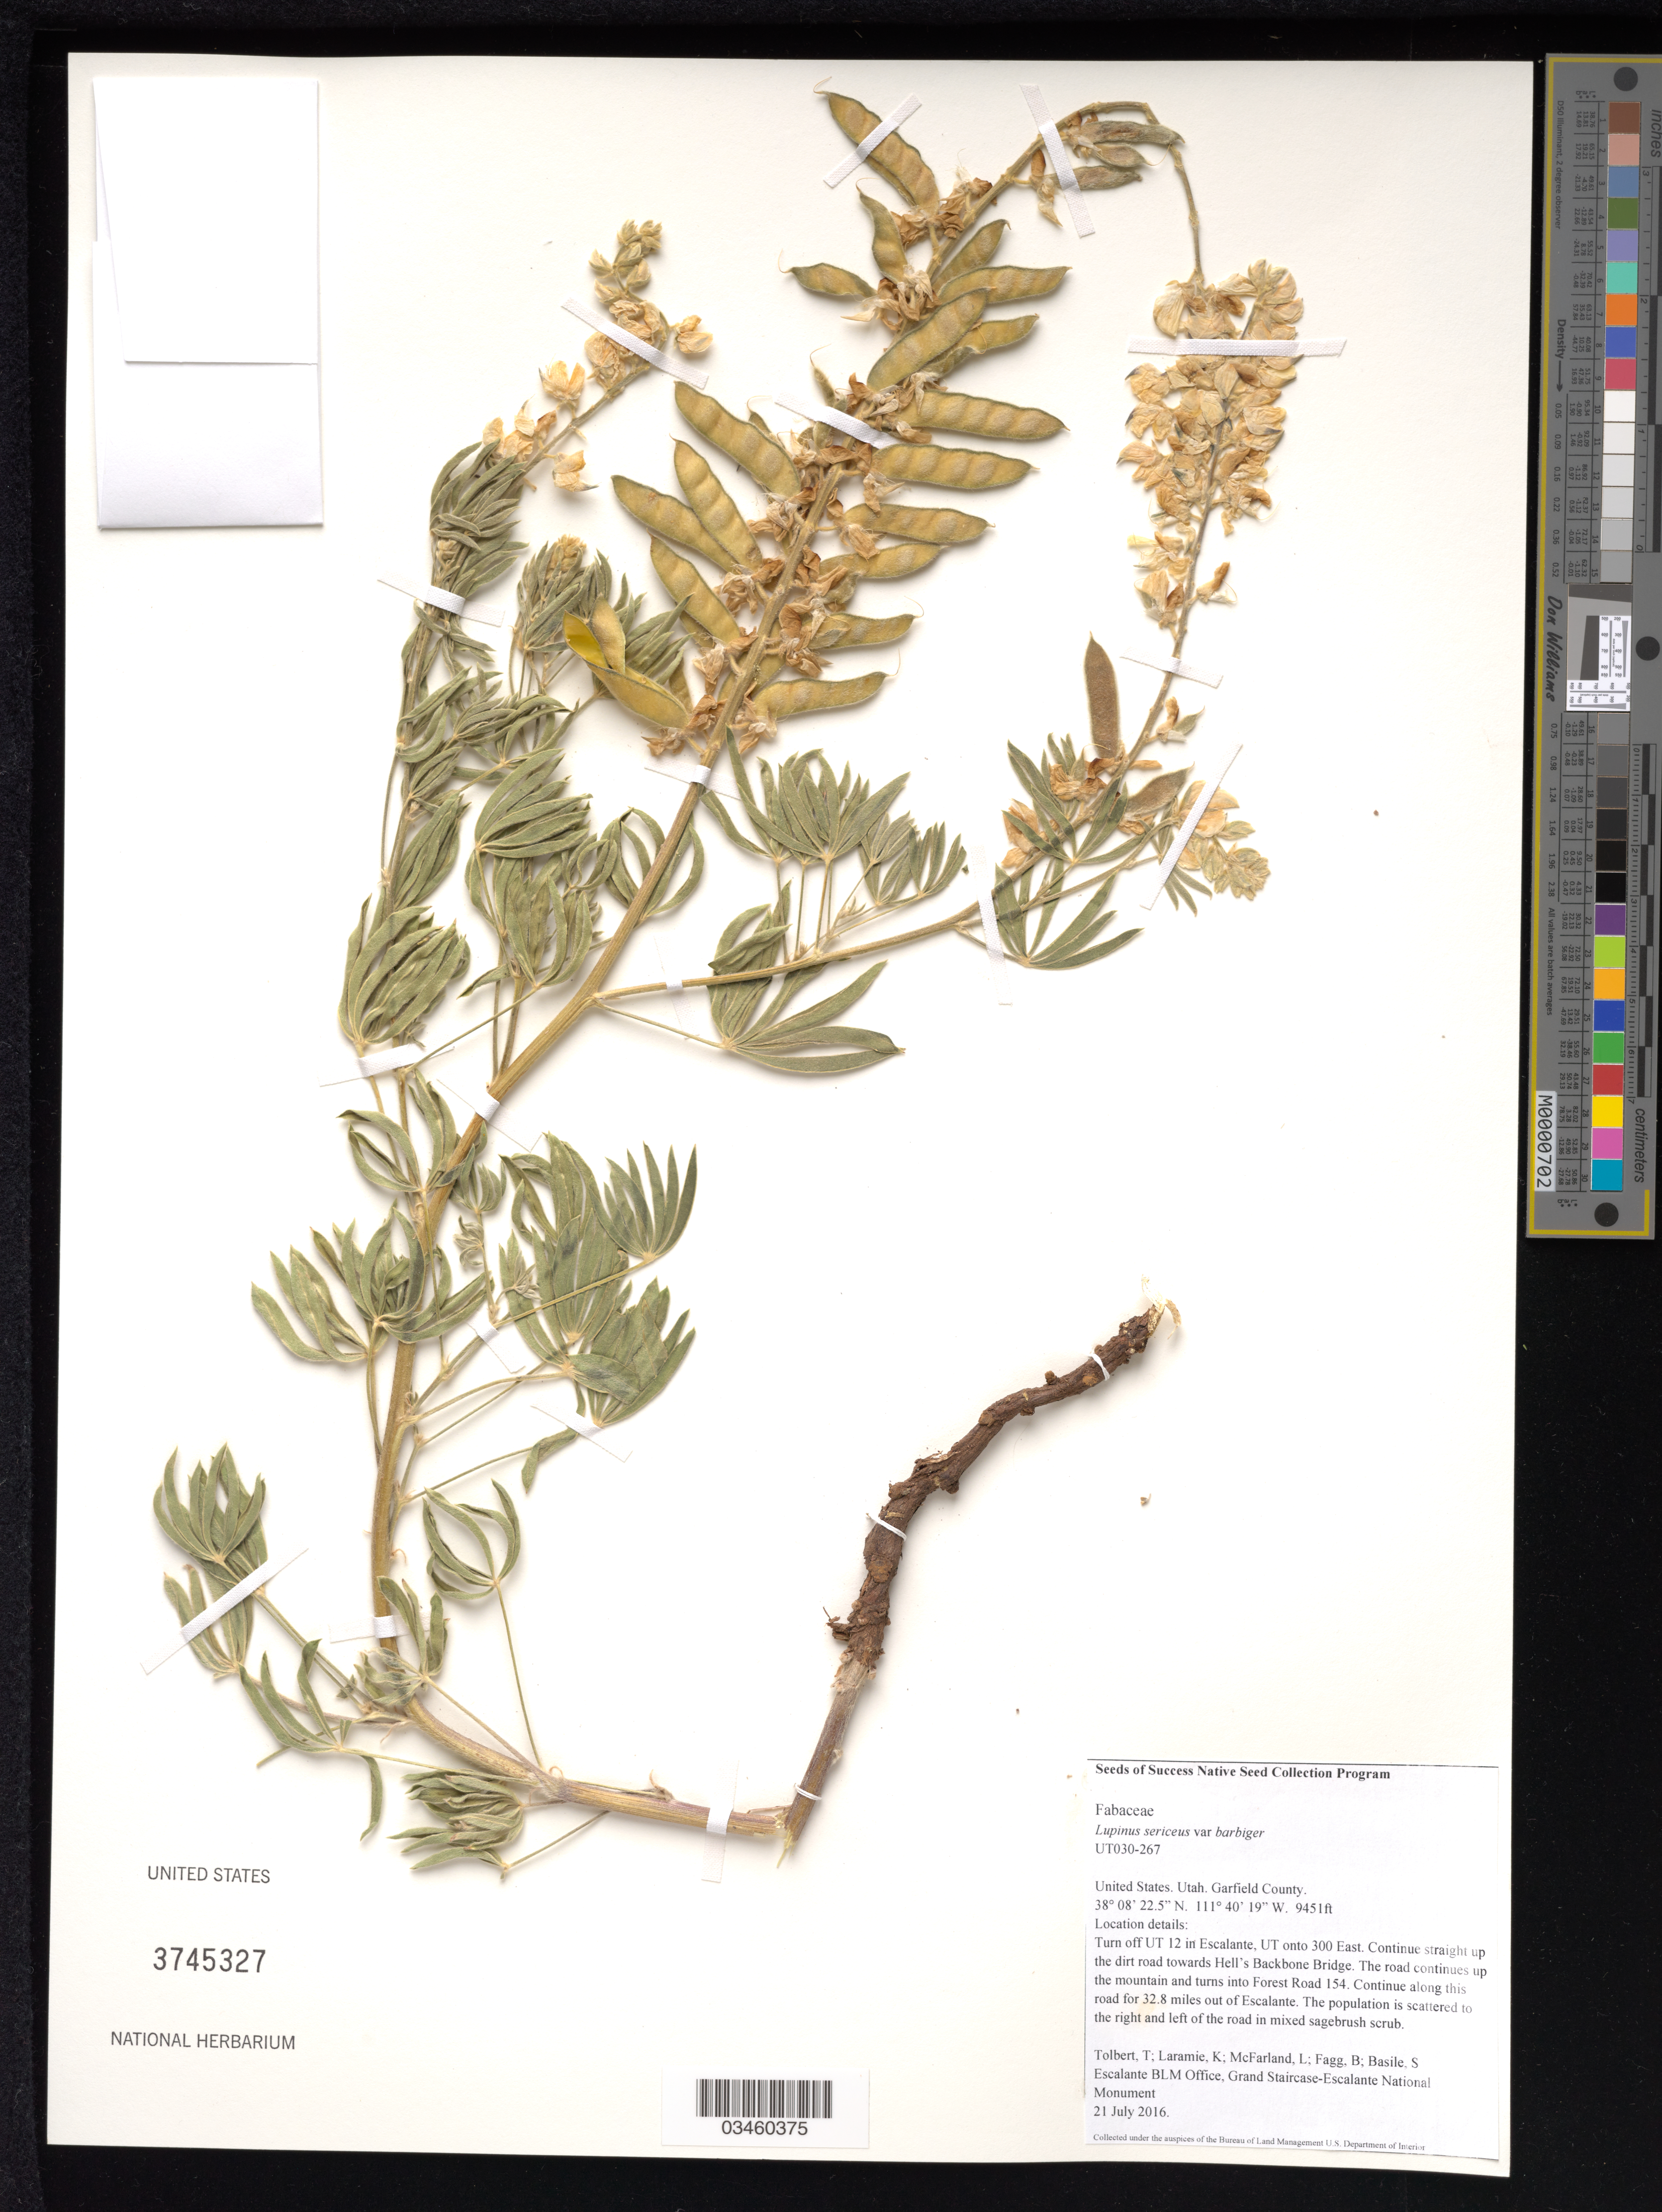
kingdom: Plantae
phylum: Tracheophyta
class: Magnoliopsida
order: Fabales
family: Fabaceae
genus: Lupinus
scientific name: Lupinus sericeus var. barbiger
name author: (S. Watson) S.L. Welsh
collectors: T. Tolbert, K. Laramie, L. McFarland, B. Fagg & S. Basile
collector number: UT030-267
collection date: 2016-07-21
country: United States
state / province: Utah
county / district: Garfield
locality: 32.8 mi. on Forest Road 154 out of Escalante.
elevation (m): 2881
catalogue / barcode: US 3745327